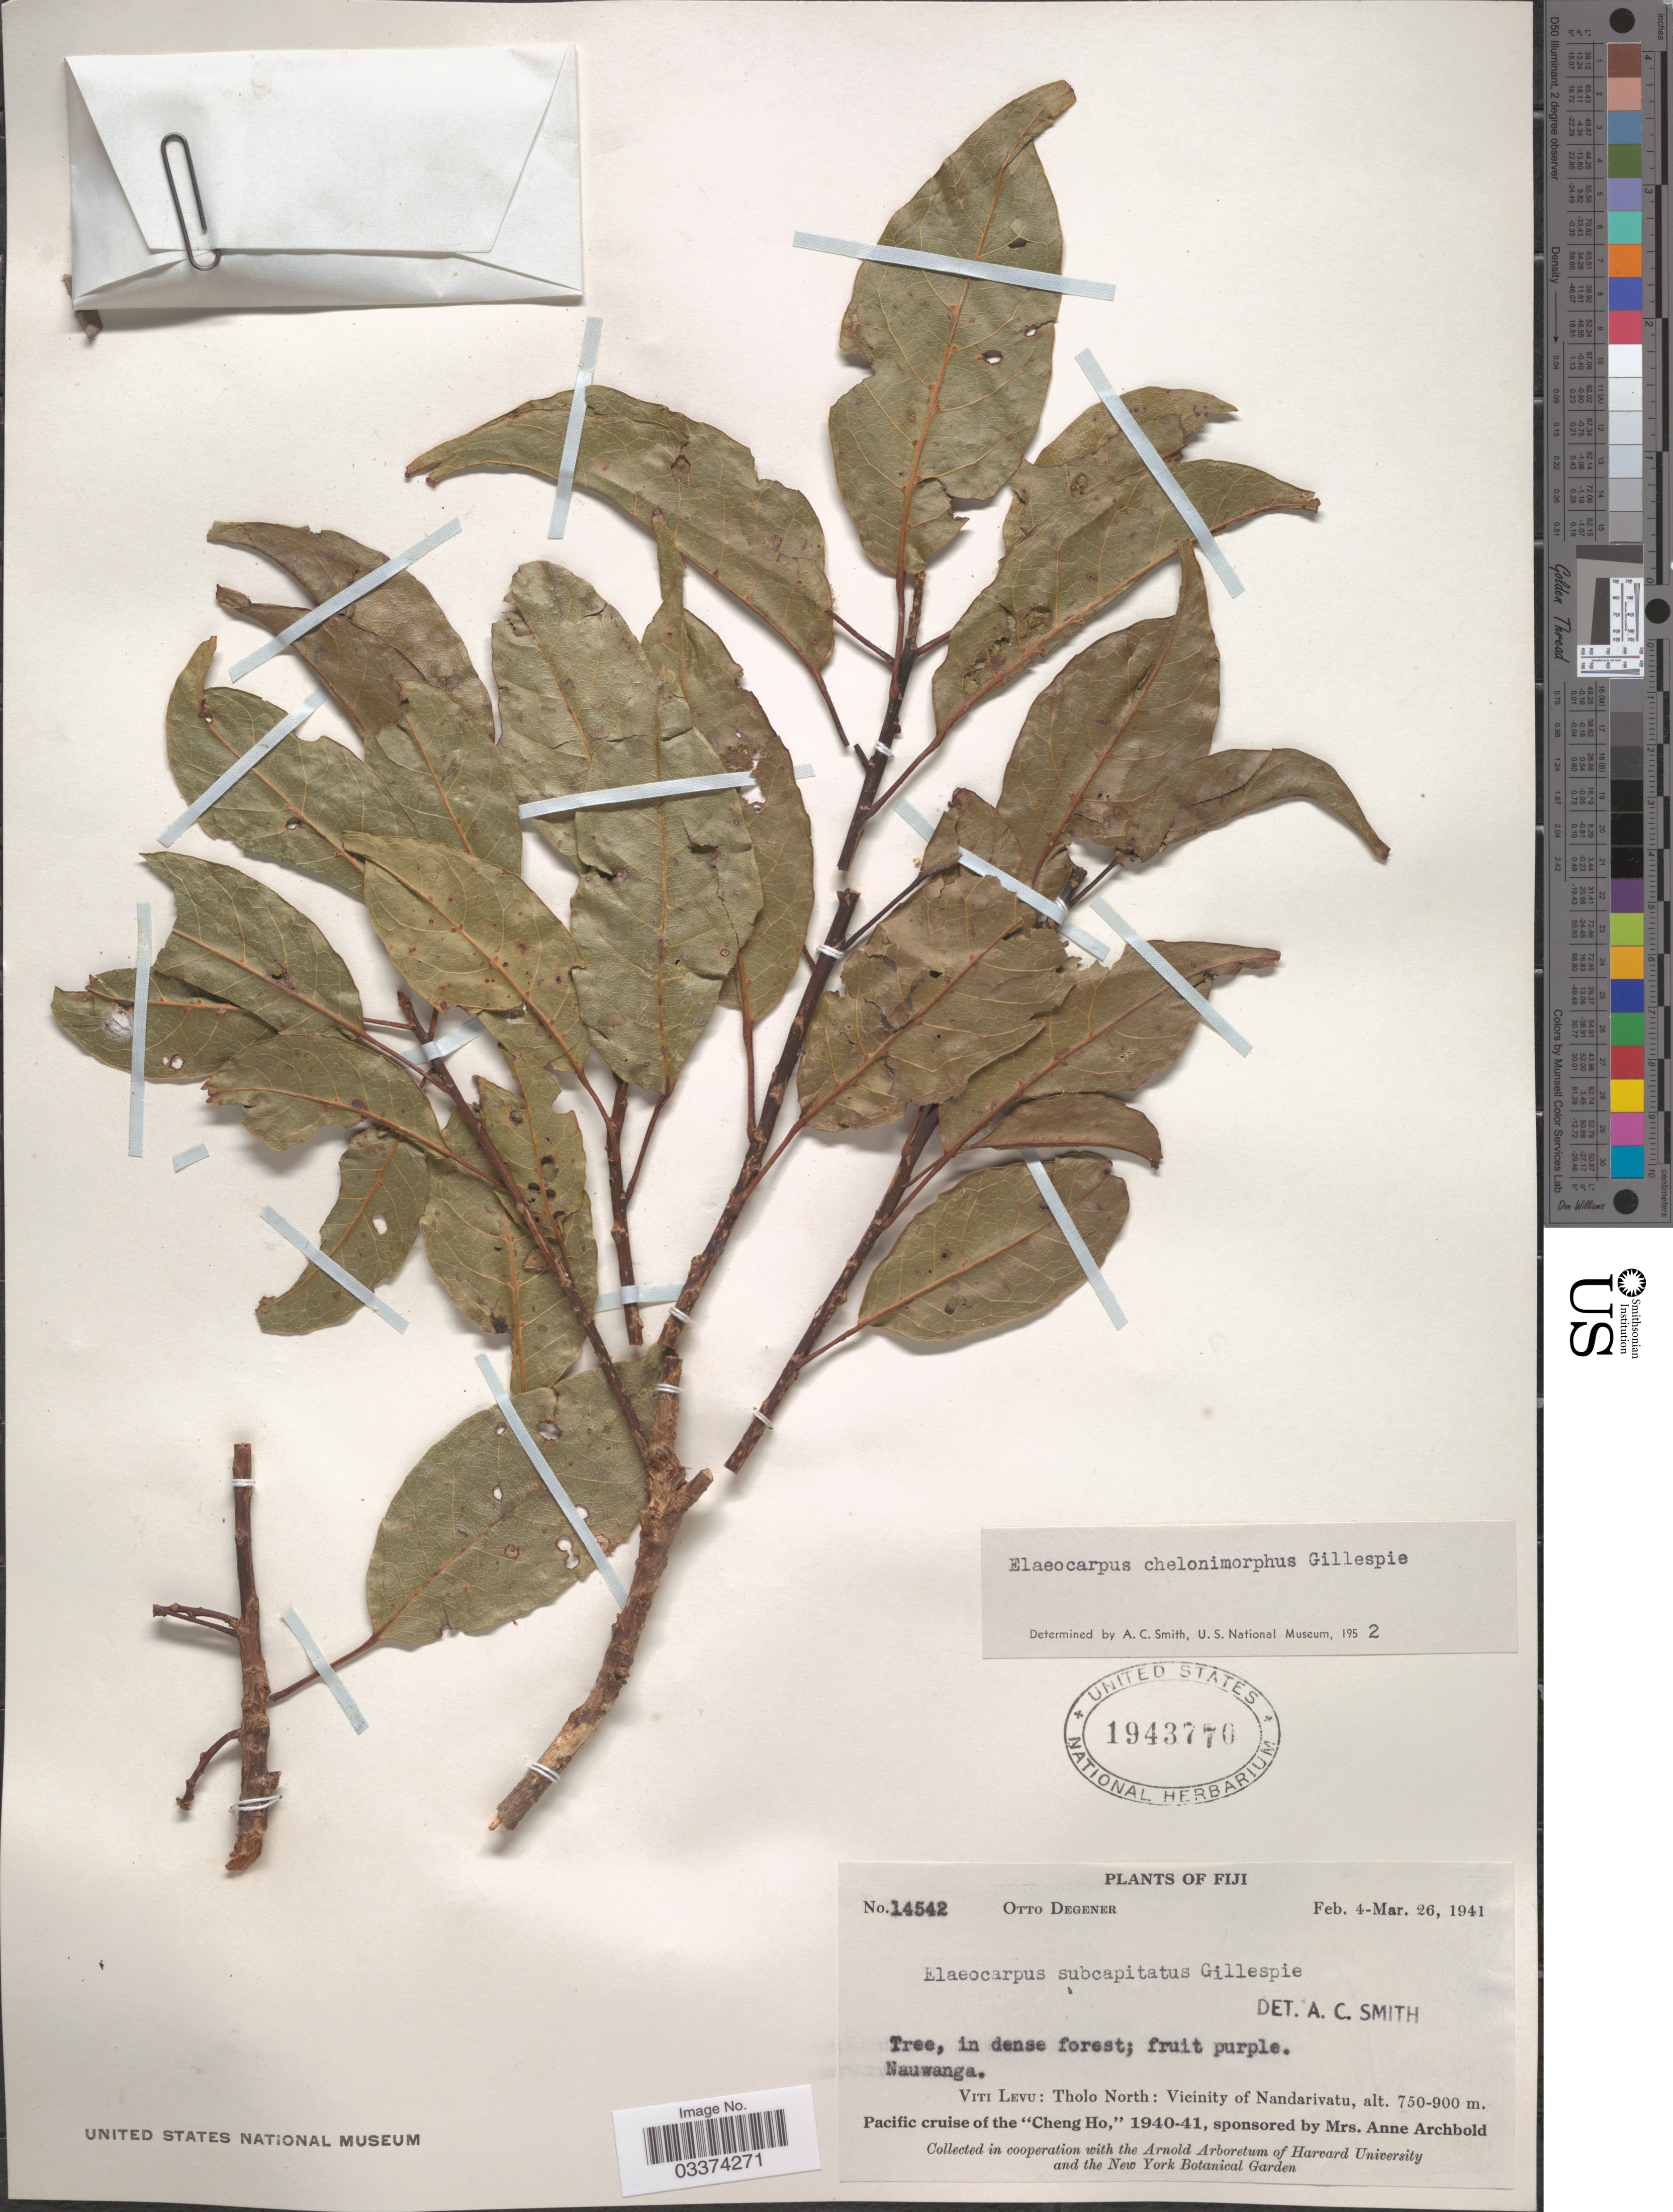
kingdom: Plantae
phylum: Tracheophyta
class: Magnoliopsida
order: Oxalidales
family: Elaeocarpaceae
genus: Elaeocarpus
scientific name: Elaeocarpus chelonimorphus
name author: Gillespie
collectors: O. Degener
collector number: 14542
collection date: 1941-02-04/1941-03-26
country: Fiji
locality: Nauwanga. Viti Levu: Tholo North: Vicinity of Nandarivatu.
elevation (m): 750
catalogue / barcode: US 1943770